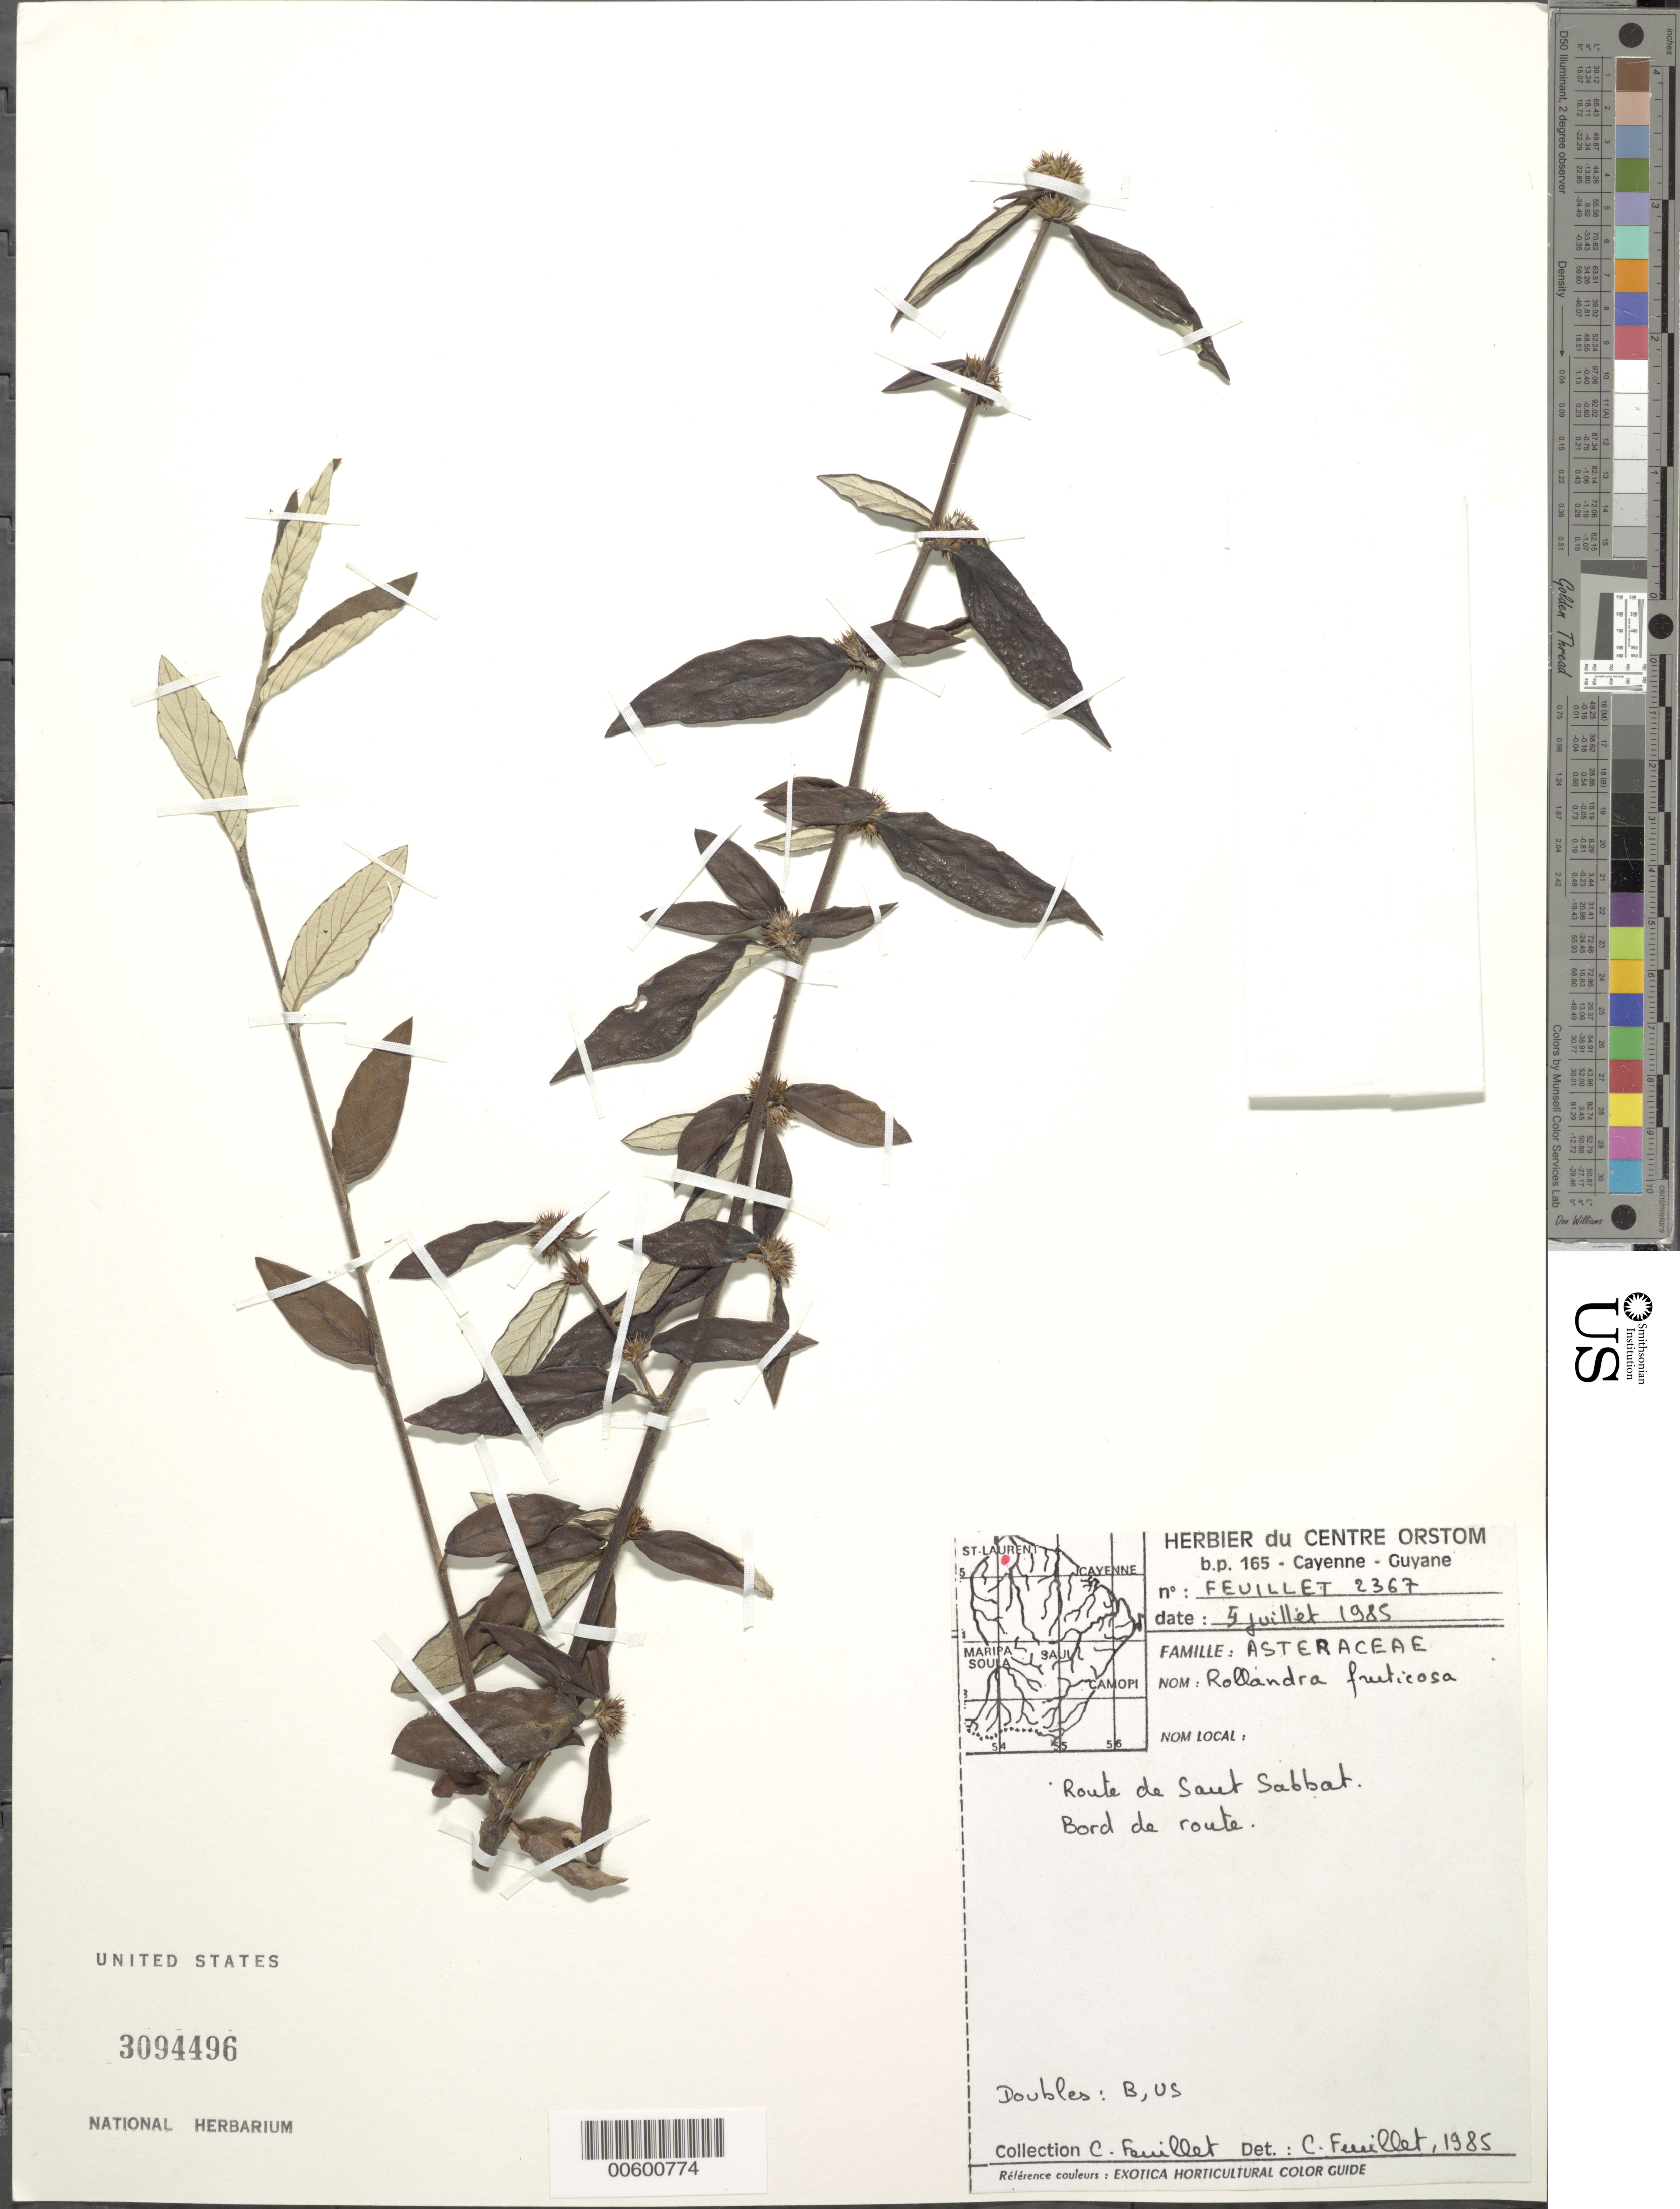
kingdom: Plantae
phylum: Tracheophyta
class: Magnoliopsida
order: Asterales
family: Asteraceae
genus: Rolandra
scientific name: Rolandra fruticosa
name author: (L.) Kuntze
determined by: Feuillet, C.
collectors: C. Feuillet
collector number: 2367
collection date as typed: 5-Jul-85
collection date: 1985-07-05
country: French Guiana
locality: Route de Saut Sabbat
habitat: Roadside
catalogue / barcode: US 3094496